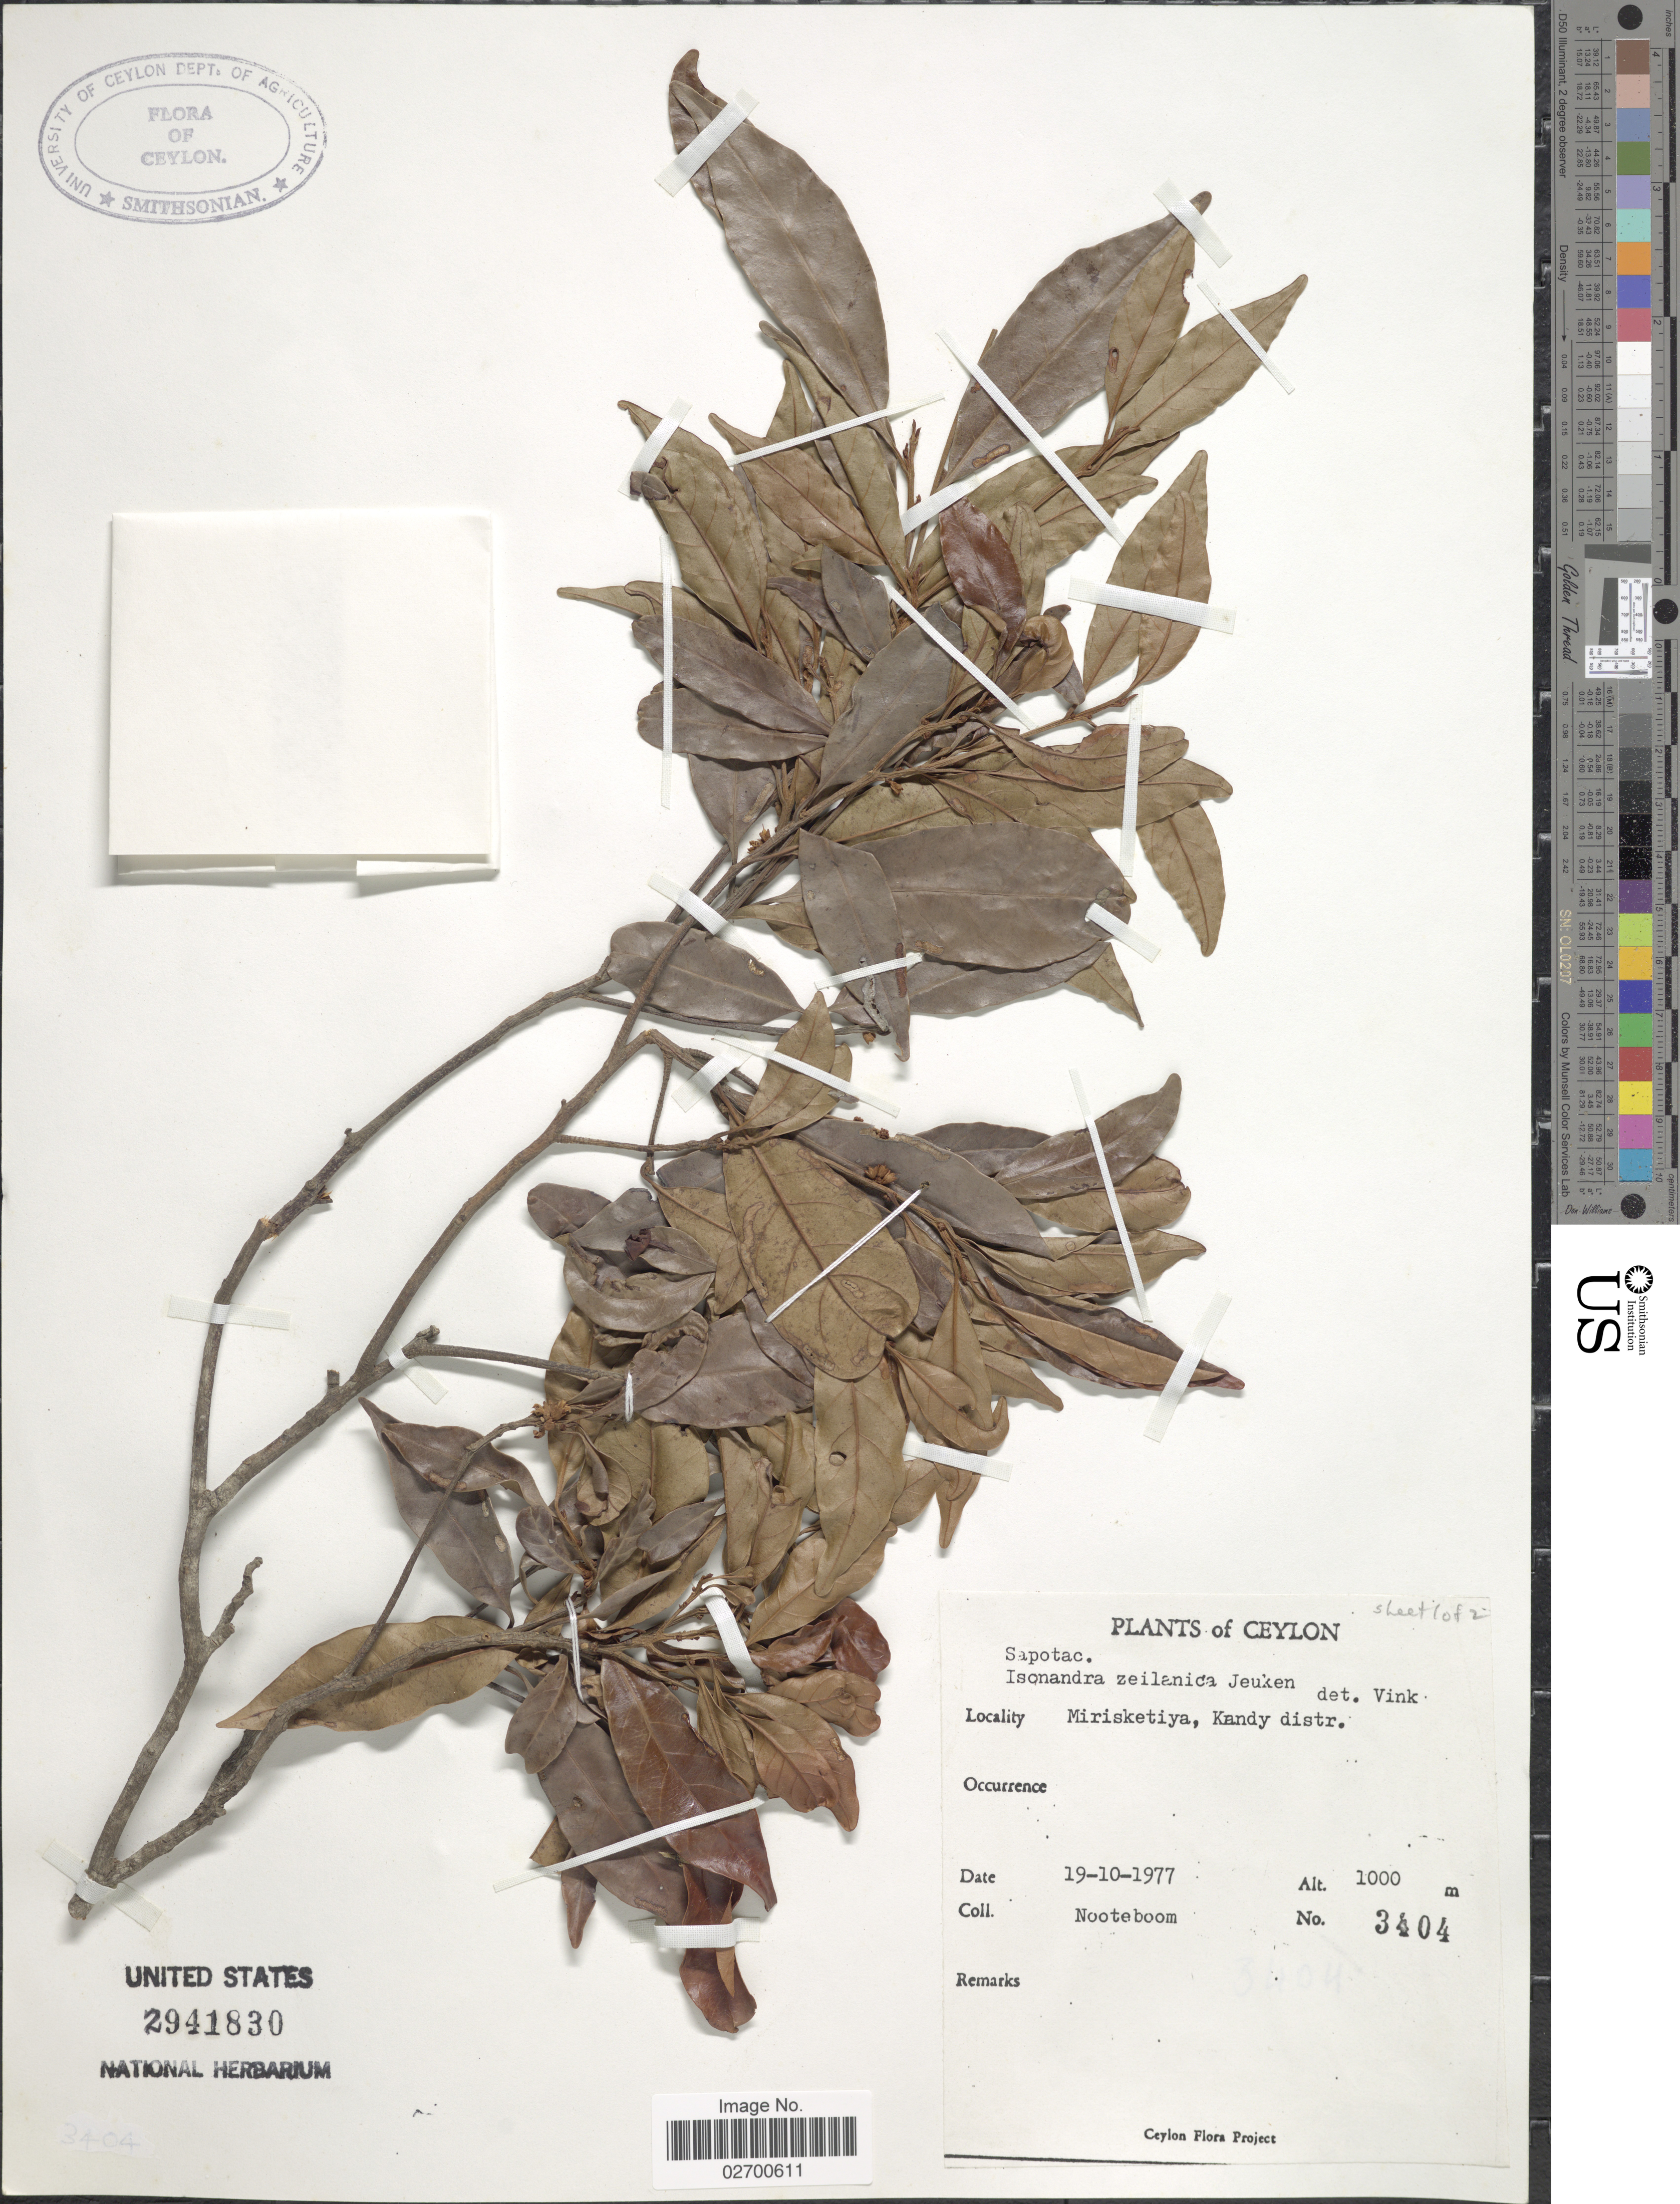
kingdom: Plantae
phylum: Tracheophyta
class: Magnoliopsida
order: Ericales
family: Sapotaceae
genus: Isonandra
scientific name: Isonandra zeylanica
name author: Jeuken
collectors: Nooteboom, --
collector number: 3404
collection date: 1977-10-19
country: Sri Lanka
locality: Ceylon, Mirisketiya, Kandy distr.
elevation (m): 1000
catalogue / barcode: US 2941830